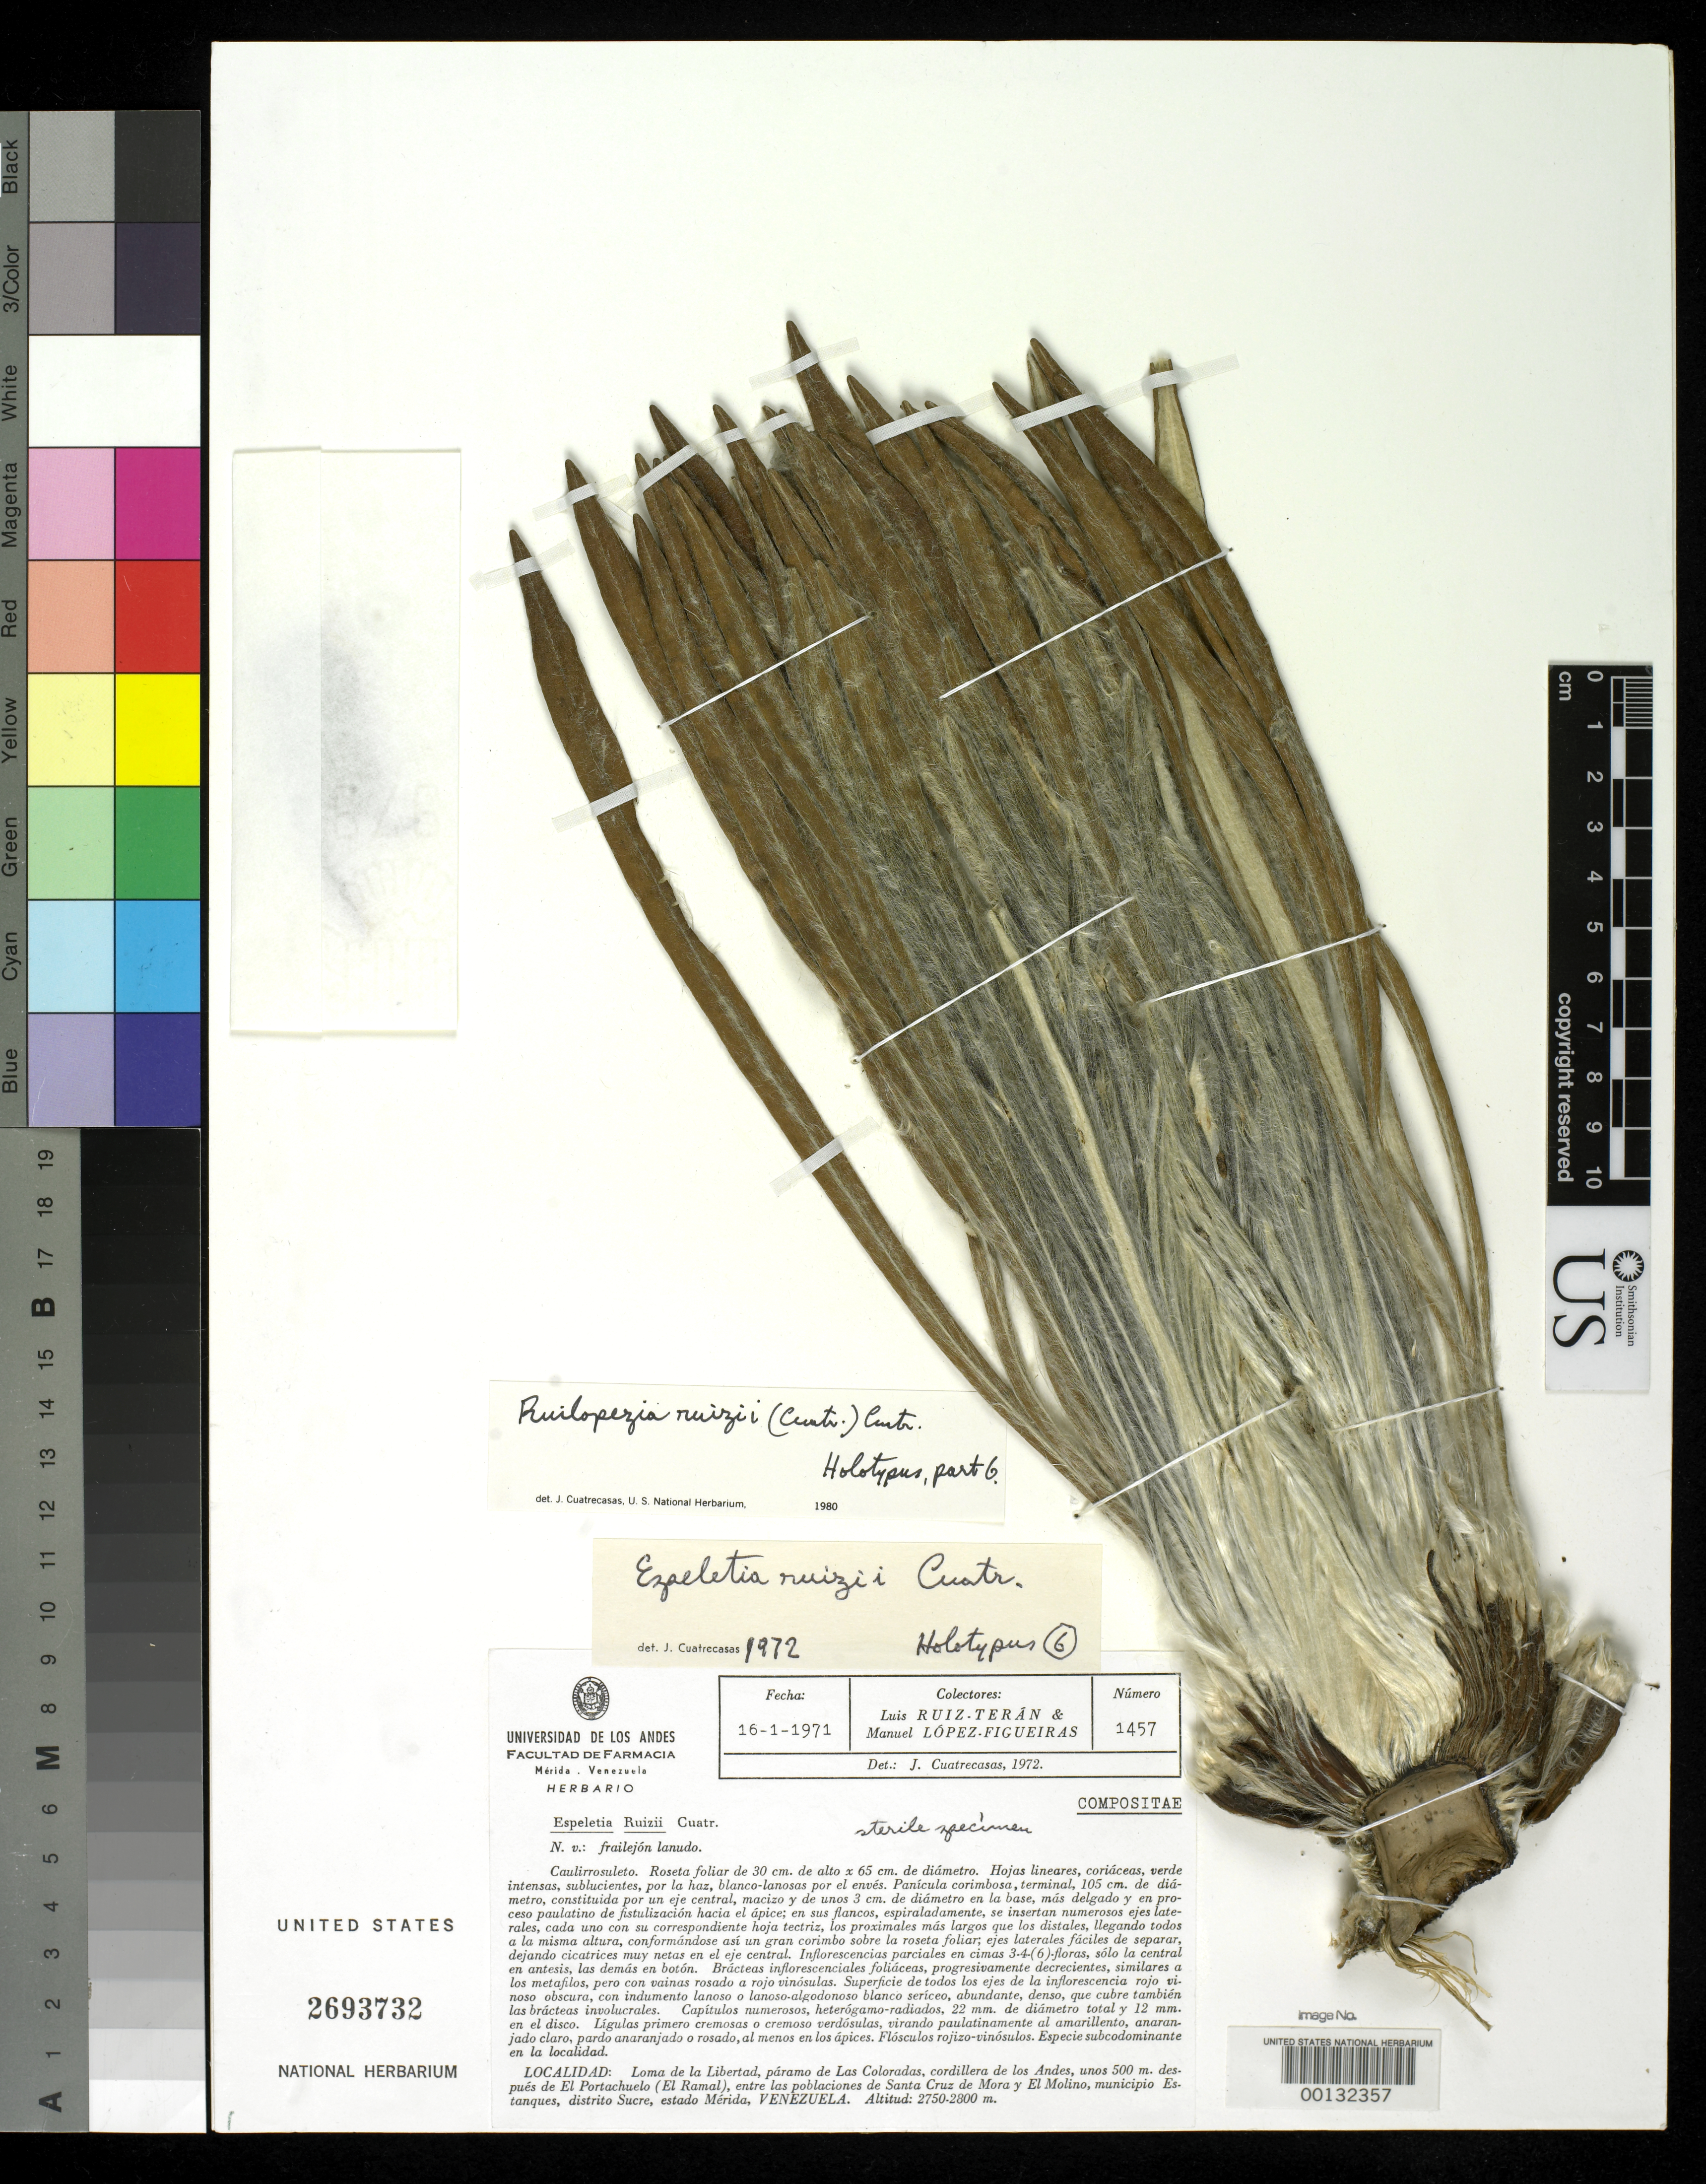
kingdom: Plantae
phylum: Tracheophyta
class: Magnoliopsida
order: Asterales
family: Asteraceae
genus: Espeletia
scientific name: Espeletia ruizii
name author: Cuatrec.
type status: Holotype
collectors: L. E. Ruíz-Terán & M. López Figueiras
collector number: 1457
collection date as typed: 16 Jan 1980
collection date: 1980-01-16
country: Venezuela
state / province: Mérida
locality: Loma de La Libertad, Páramo de Las Coloradas, Cordillera de Los Andes, between Santa Cruz de Mora and El Molino.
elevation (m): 2750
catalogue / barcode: US 2693732